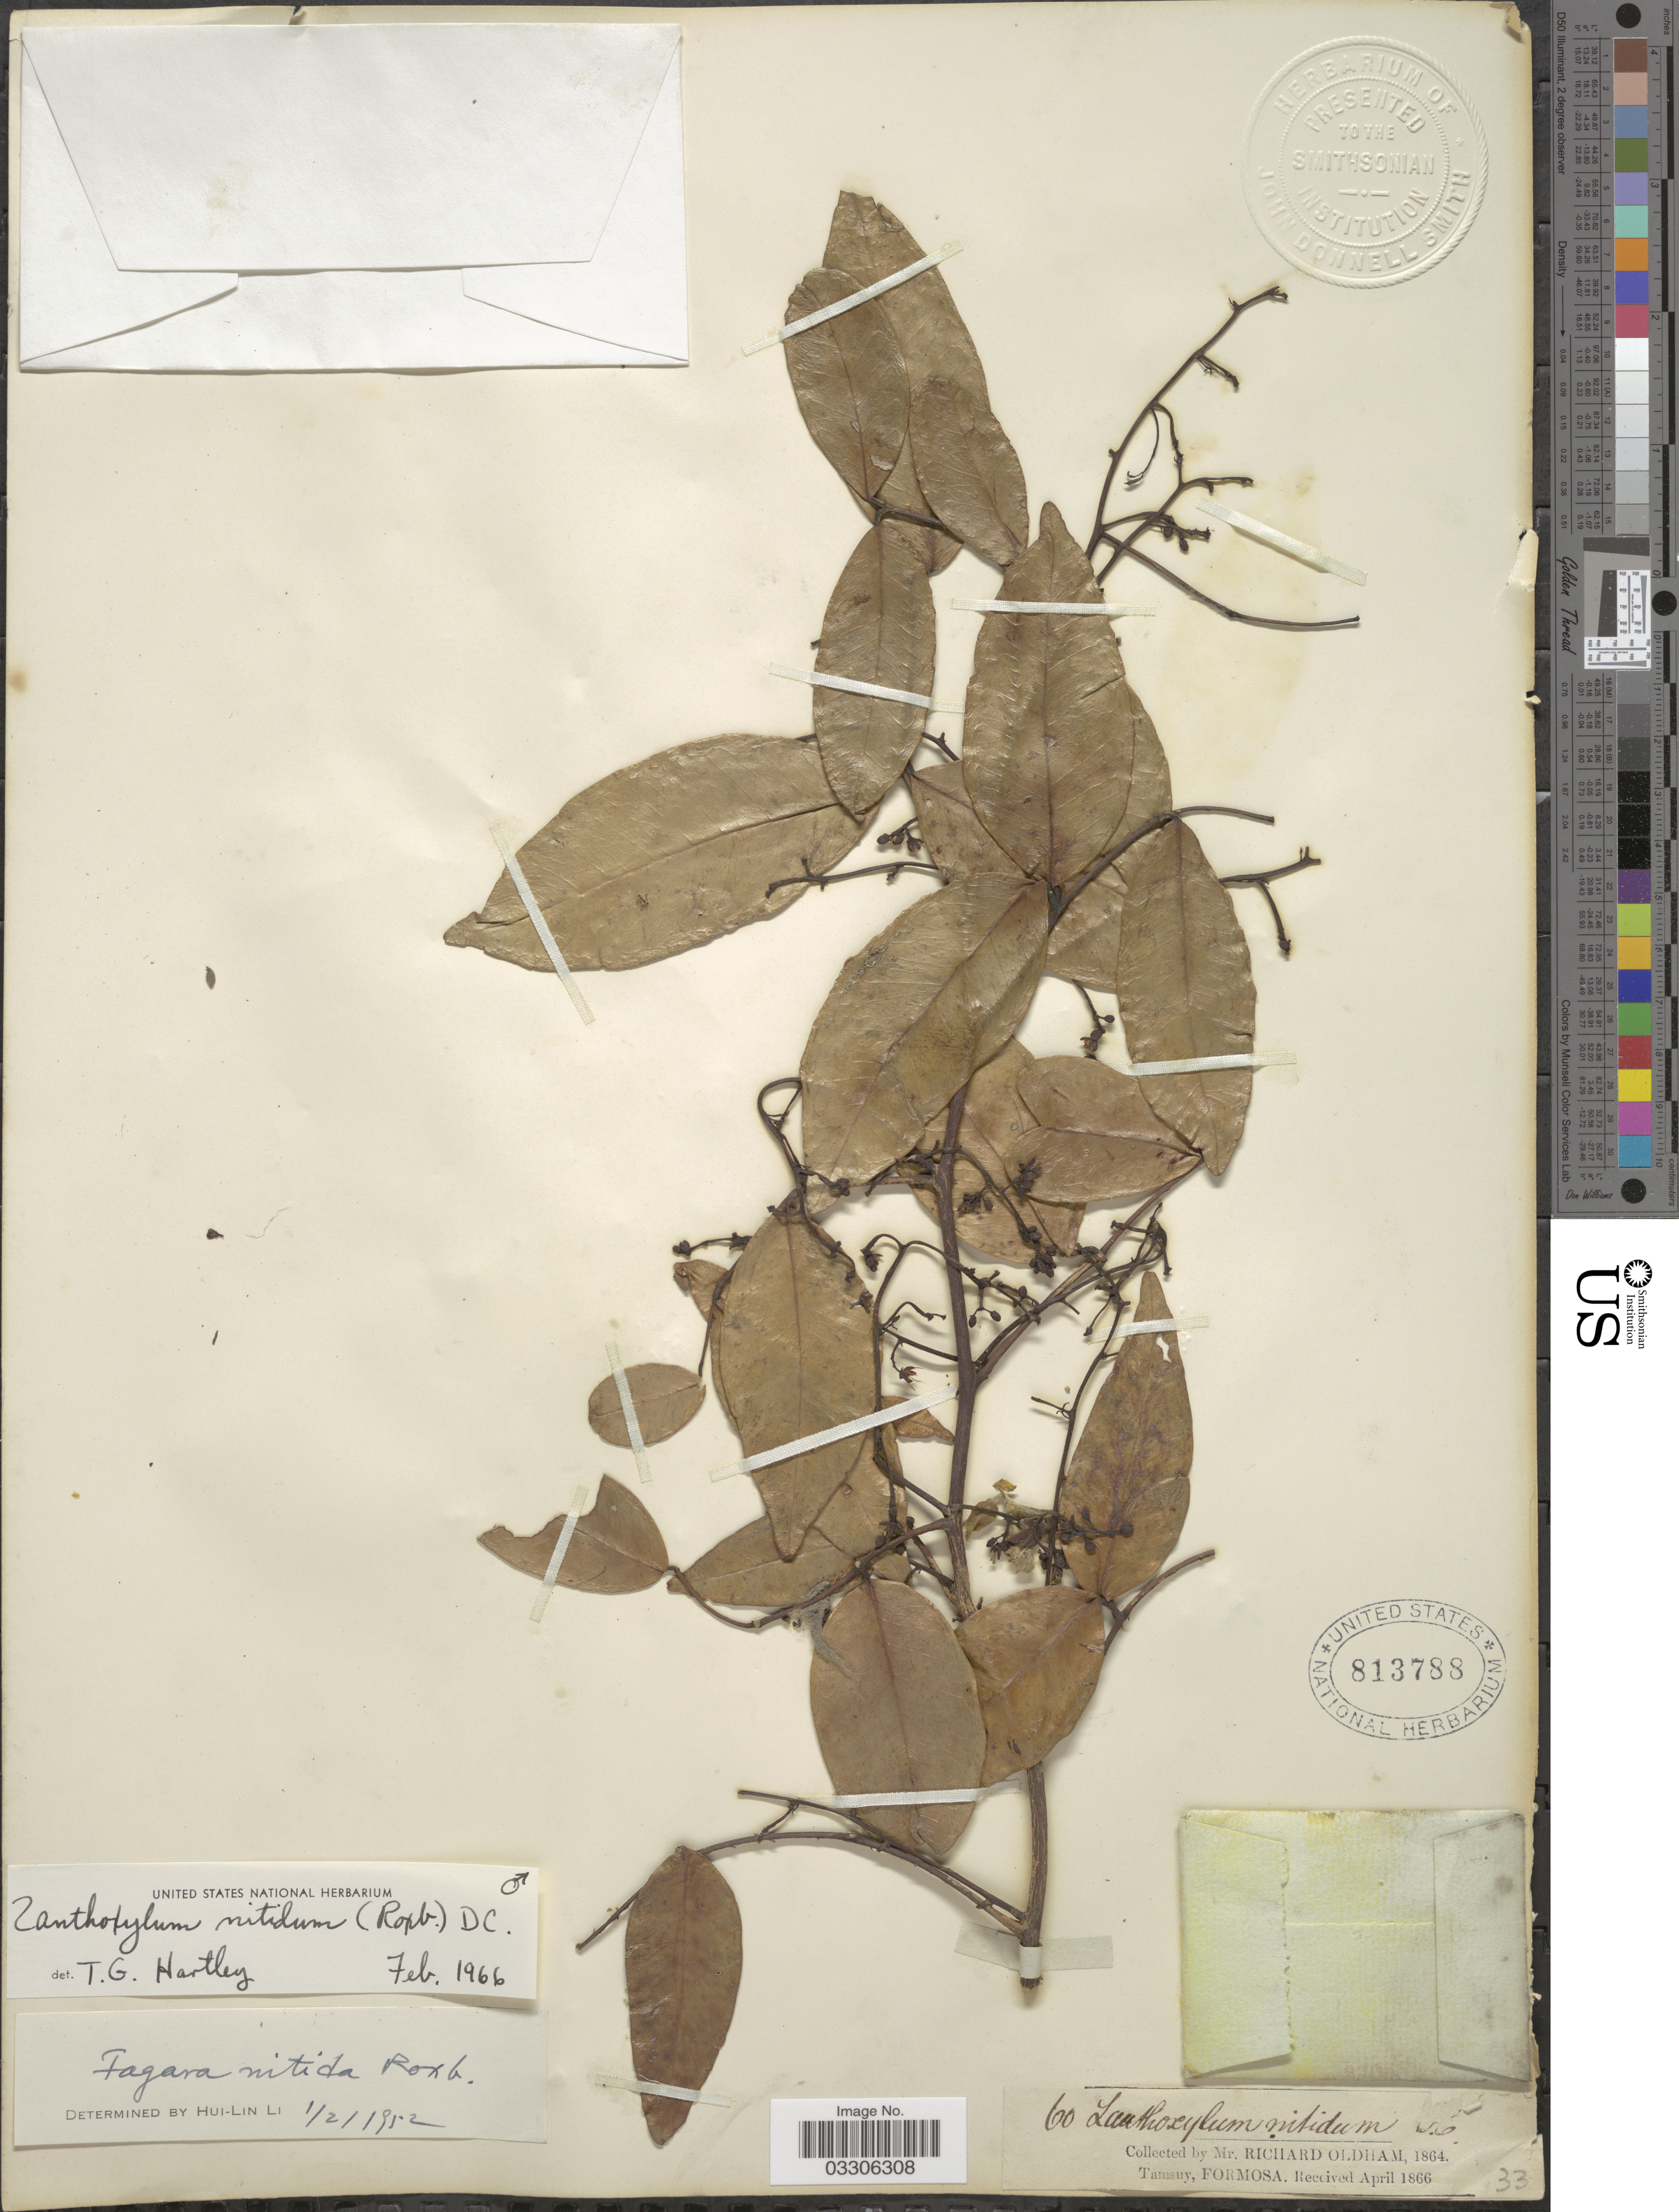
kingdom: Plantae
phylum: Tracheophyta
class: Magnoliopsida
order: Sapindales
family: Rutaceae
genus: Zanthoxylum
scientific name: Zanthoxylum nitidum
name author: Bunge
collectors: R. Oldham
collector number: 60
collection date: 1864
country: Taiwan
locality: Tamsuy, Formosa.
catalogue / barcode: US 813788